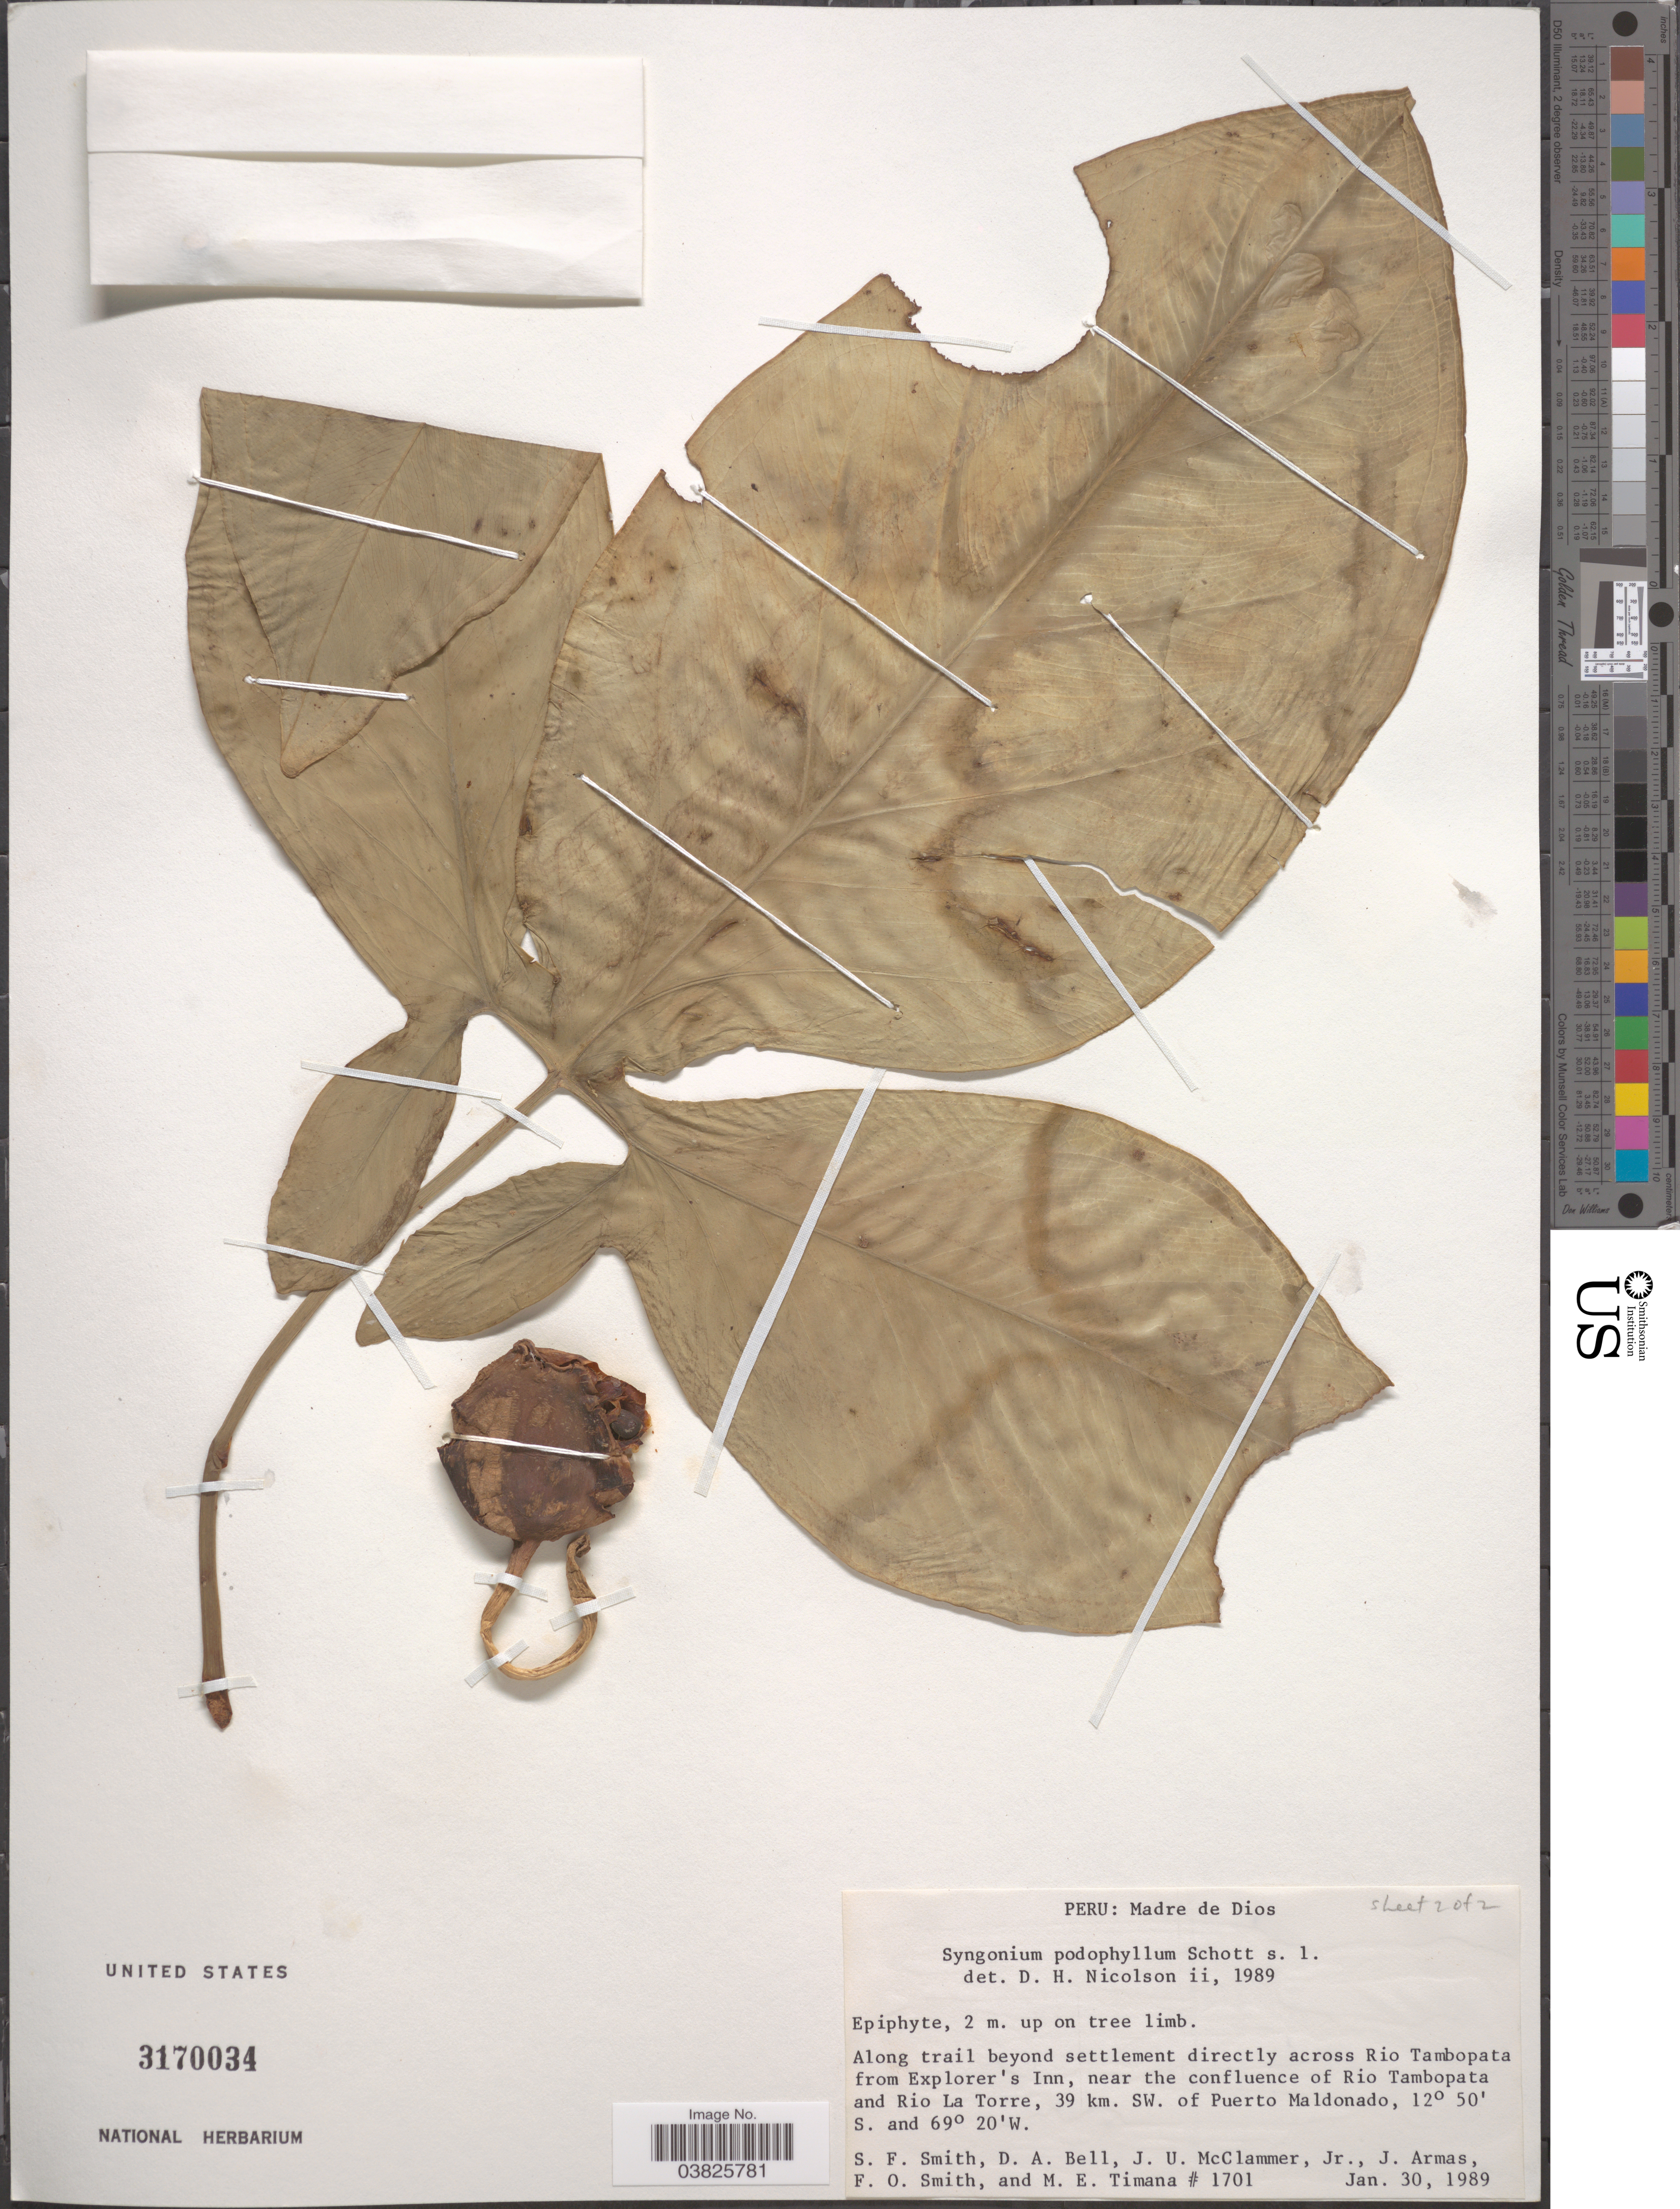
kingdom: Plantae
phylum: Tracheophyta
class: Liliopsida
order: Alismatales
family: Araceae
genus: Syngonium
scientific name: Syngonium podophyllum 'Lemon-Lime'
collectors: S.F. Smith, D. A. Bell, J. McClammer Jr. & F. Smith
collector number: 1701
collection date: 1989-01-30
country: Peru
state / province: Madre de Dios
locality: Along trail beyond settlement directly across Rio Tambopata from Explorer's Inn, near the confluence of Rio Tambopata and Rio La Torre, 39 km. SW. of Puerto Maldonado.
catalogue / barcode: US 3170034